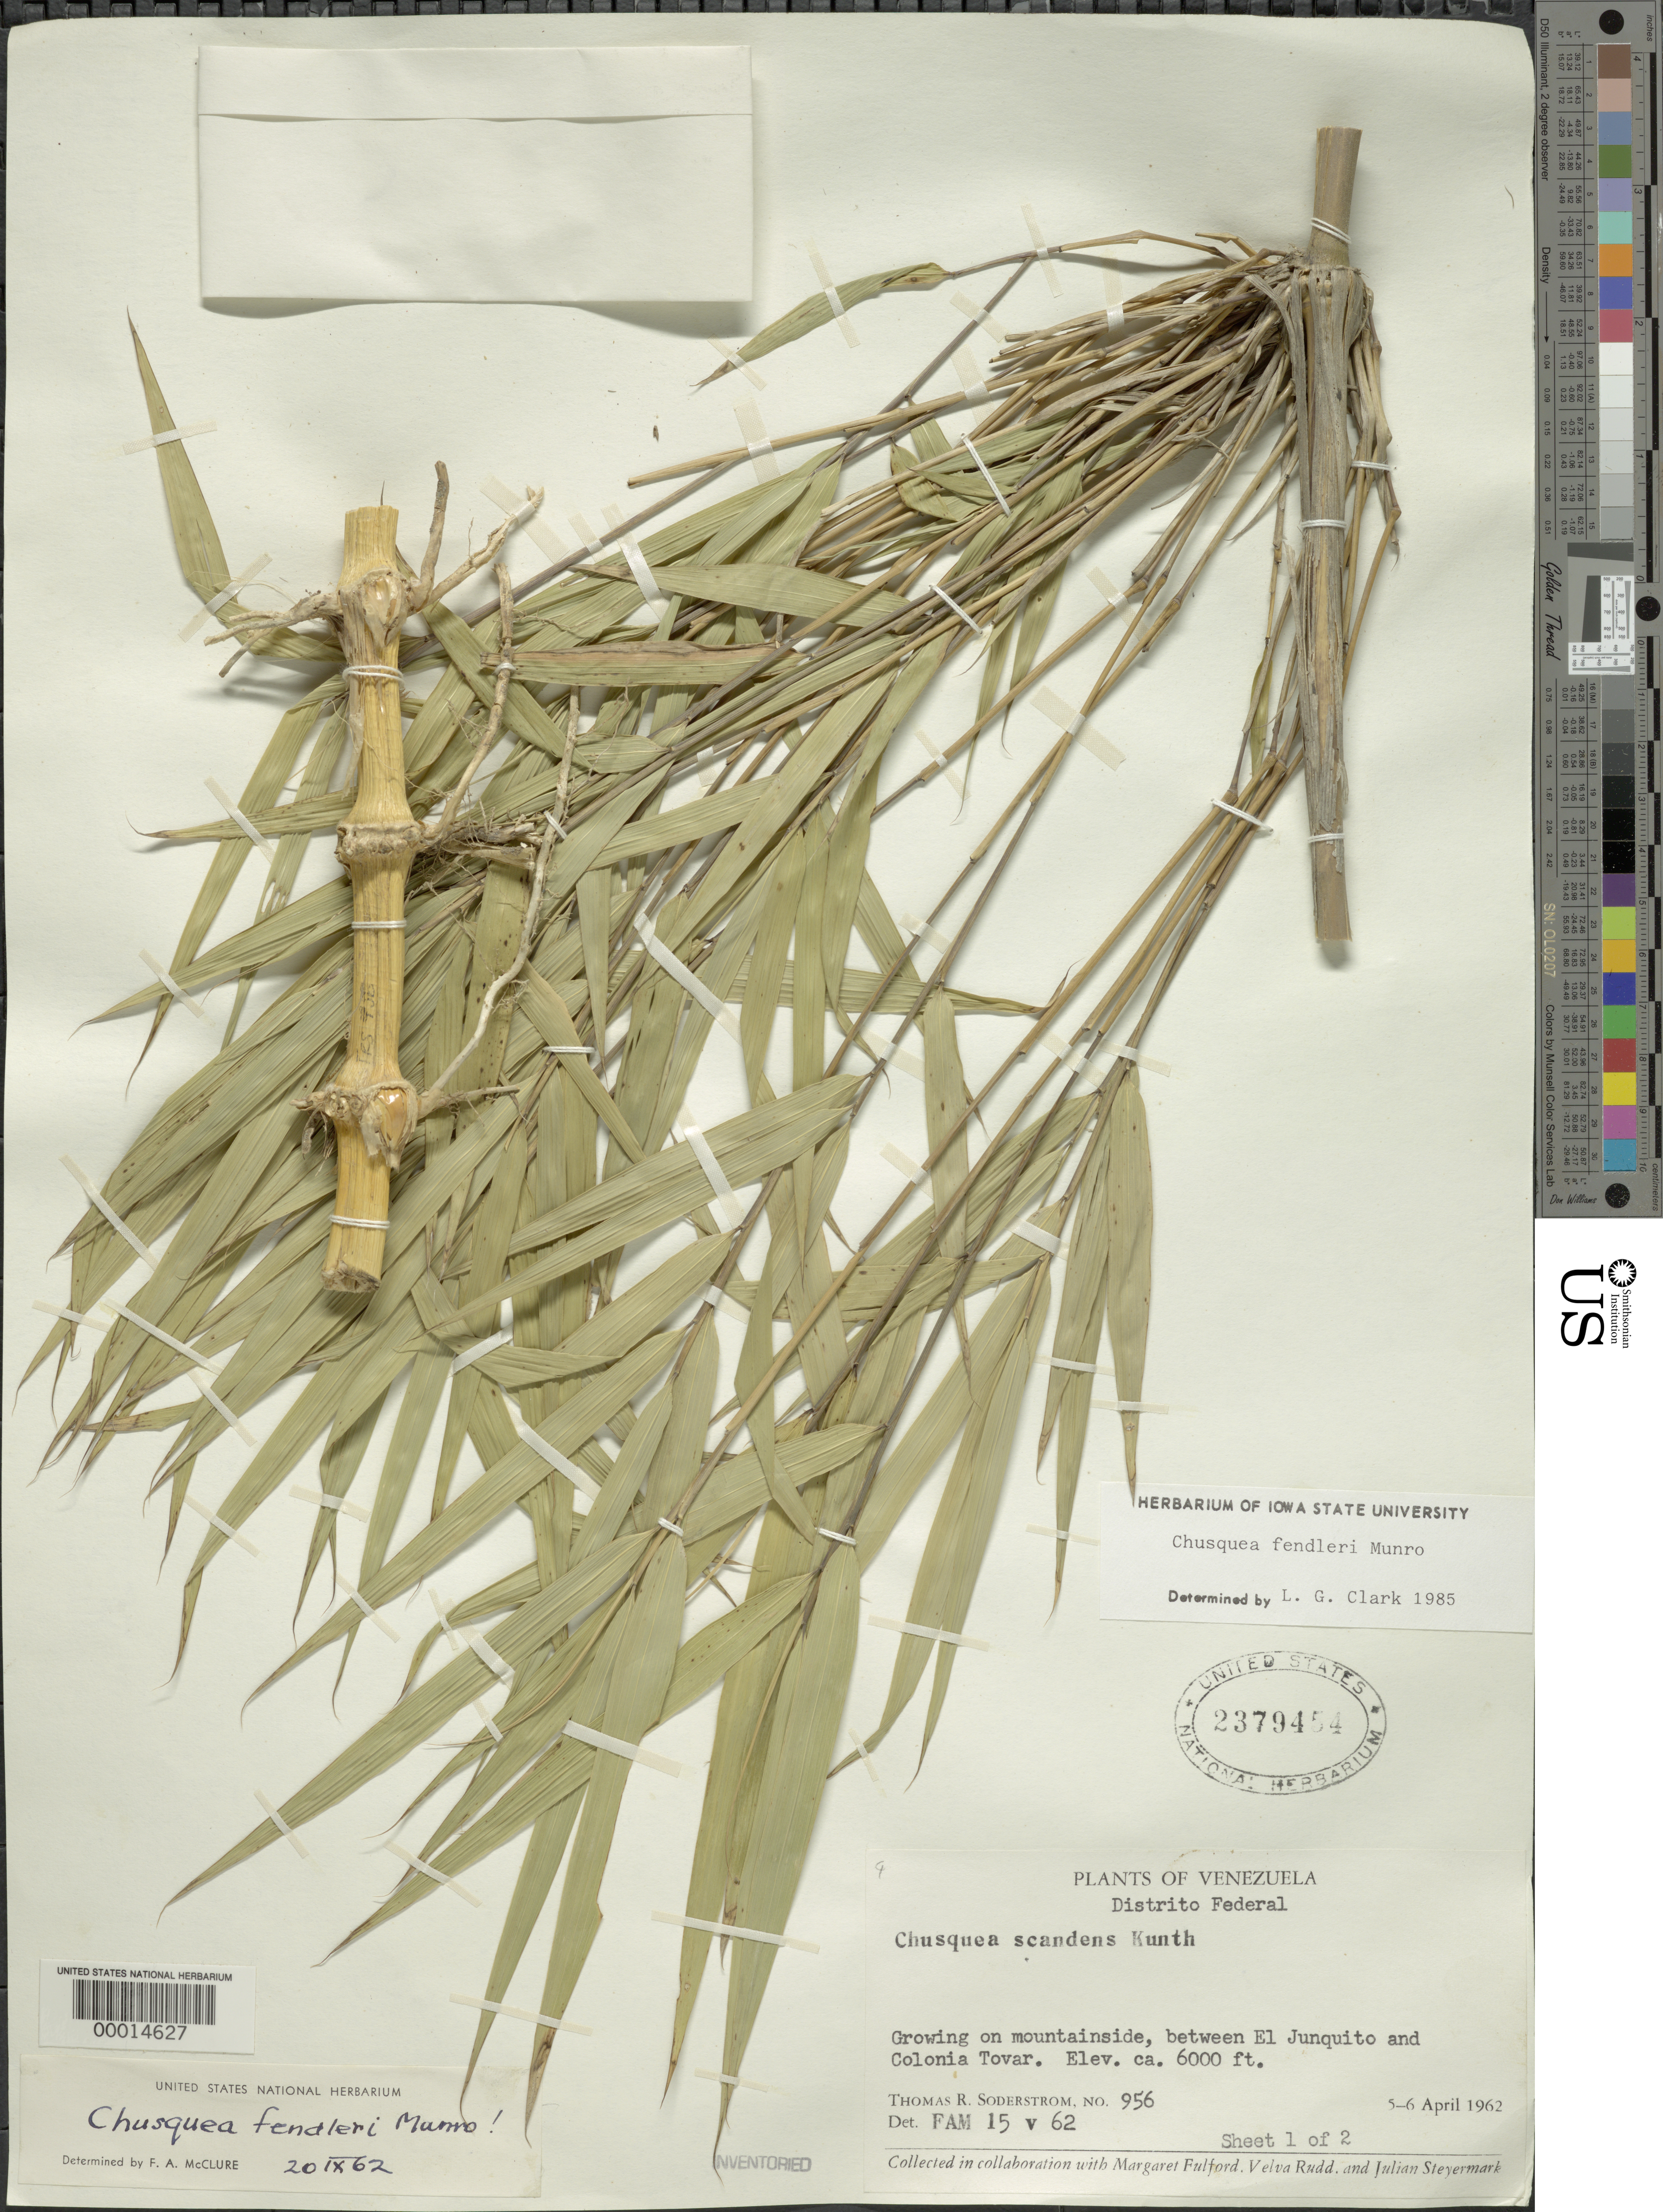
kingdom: Plantae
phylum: Tracheophyta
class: Liliopsida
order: Poales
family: Poaceae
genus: Chusquea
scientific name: Chusquea fendleri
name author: Munro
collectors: T. R. Soderstrom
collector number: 956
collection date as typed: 05 Apr 1962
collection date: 1962-04-05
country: Venezuela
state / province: Distrito Federal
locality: El junquito/colonia tovar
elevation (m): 1830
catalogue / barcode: US 2379454